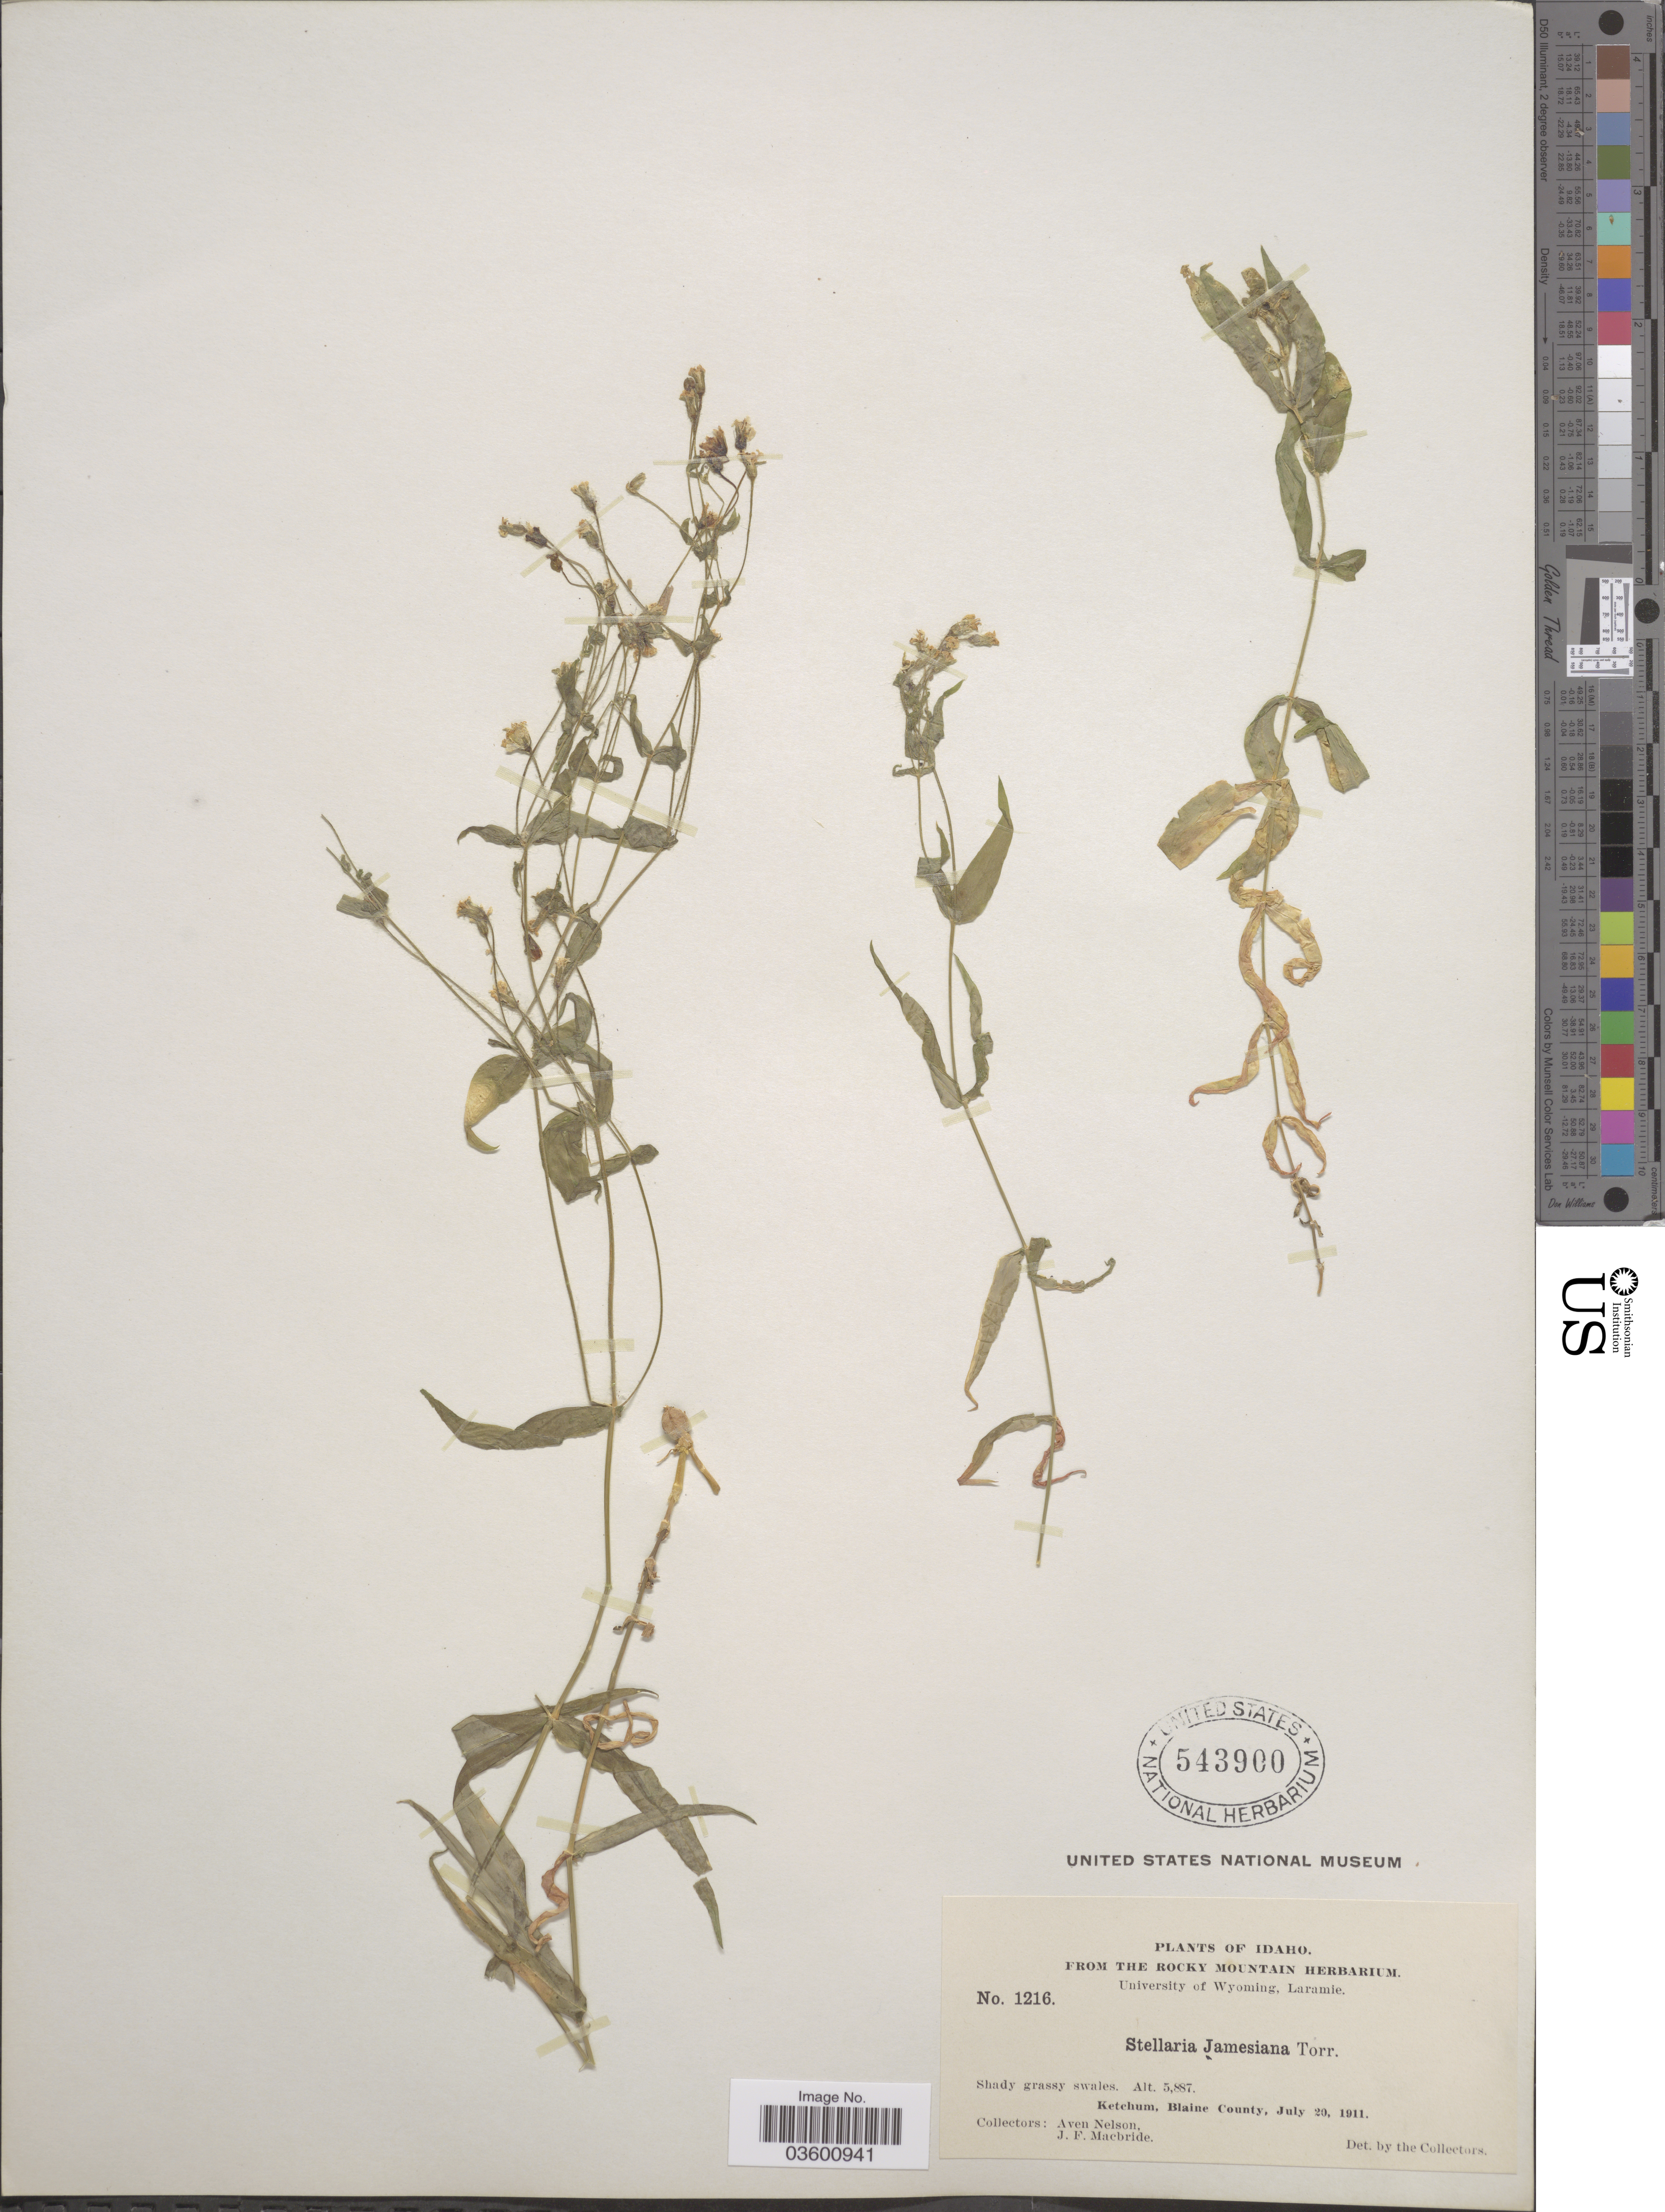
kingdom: Plantae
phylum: Tracheophyta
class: Magnoliopsida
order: Caryophyllales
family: Caryophyllaceae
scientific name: Torreyostellaria jamesiana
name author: (Torr.) Gang Yao et al.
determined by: Strong, M. T., (US), Smithsonian Institution - National Museum of Natural History (UNITED STATES)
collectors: A. Nelson & J. F. Macbride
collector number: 1216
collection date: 1911-07-20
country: United States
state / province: Idaho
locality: Ketchum, Blaine County.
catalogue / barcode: US 543900